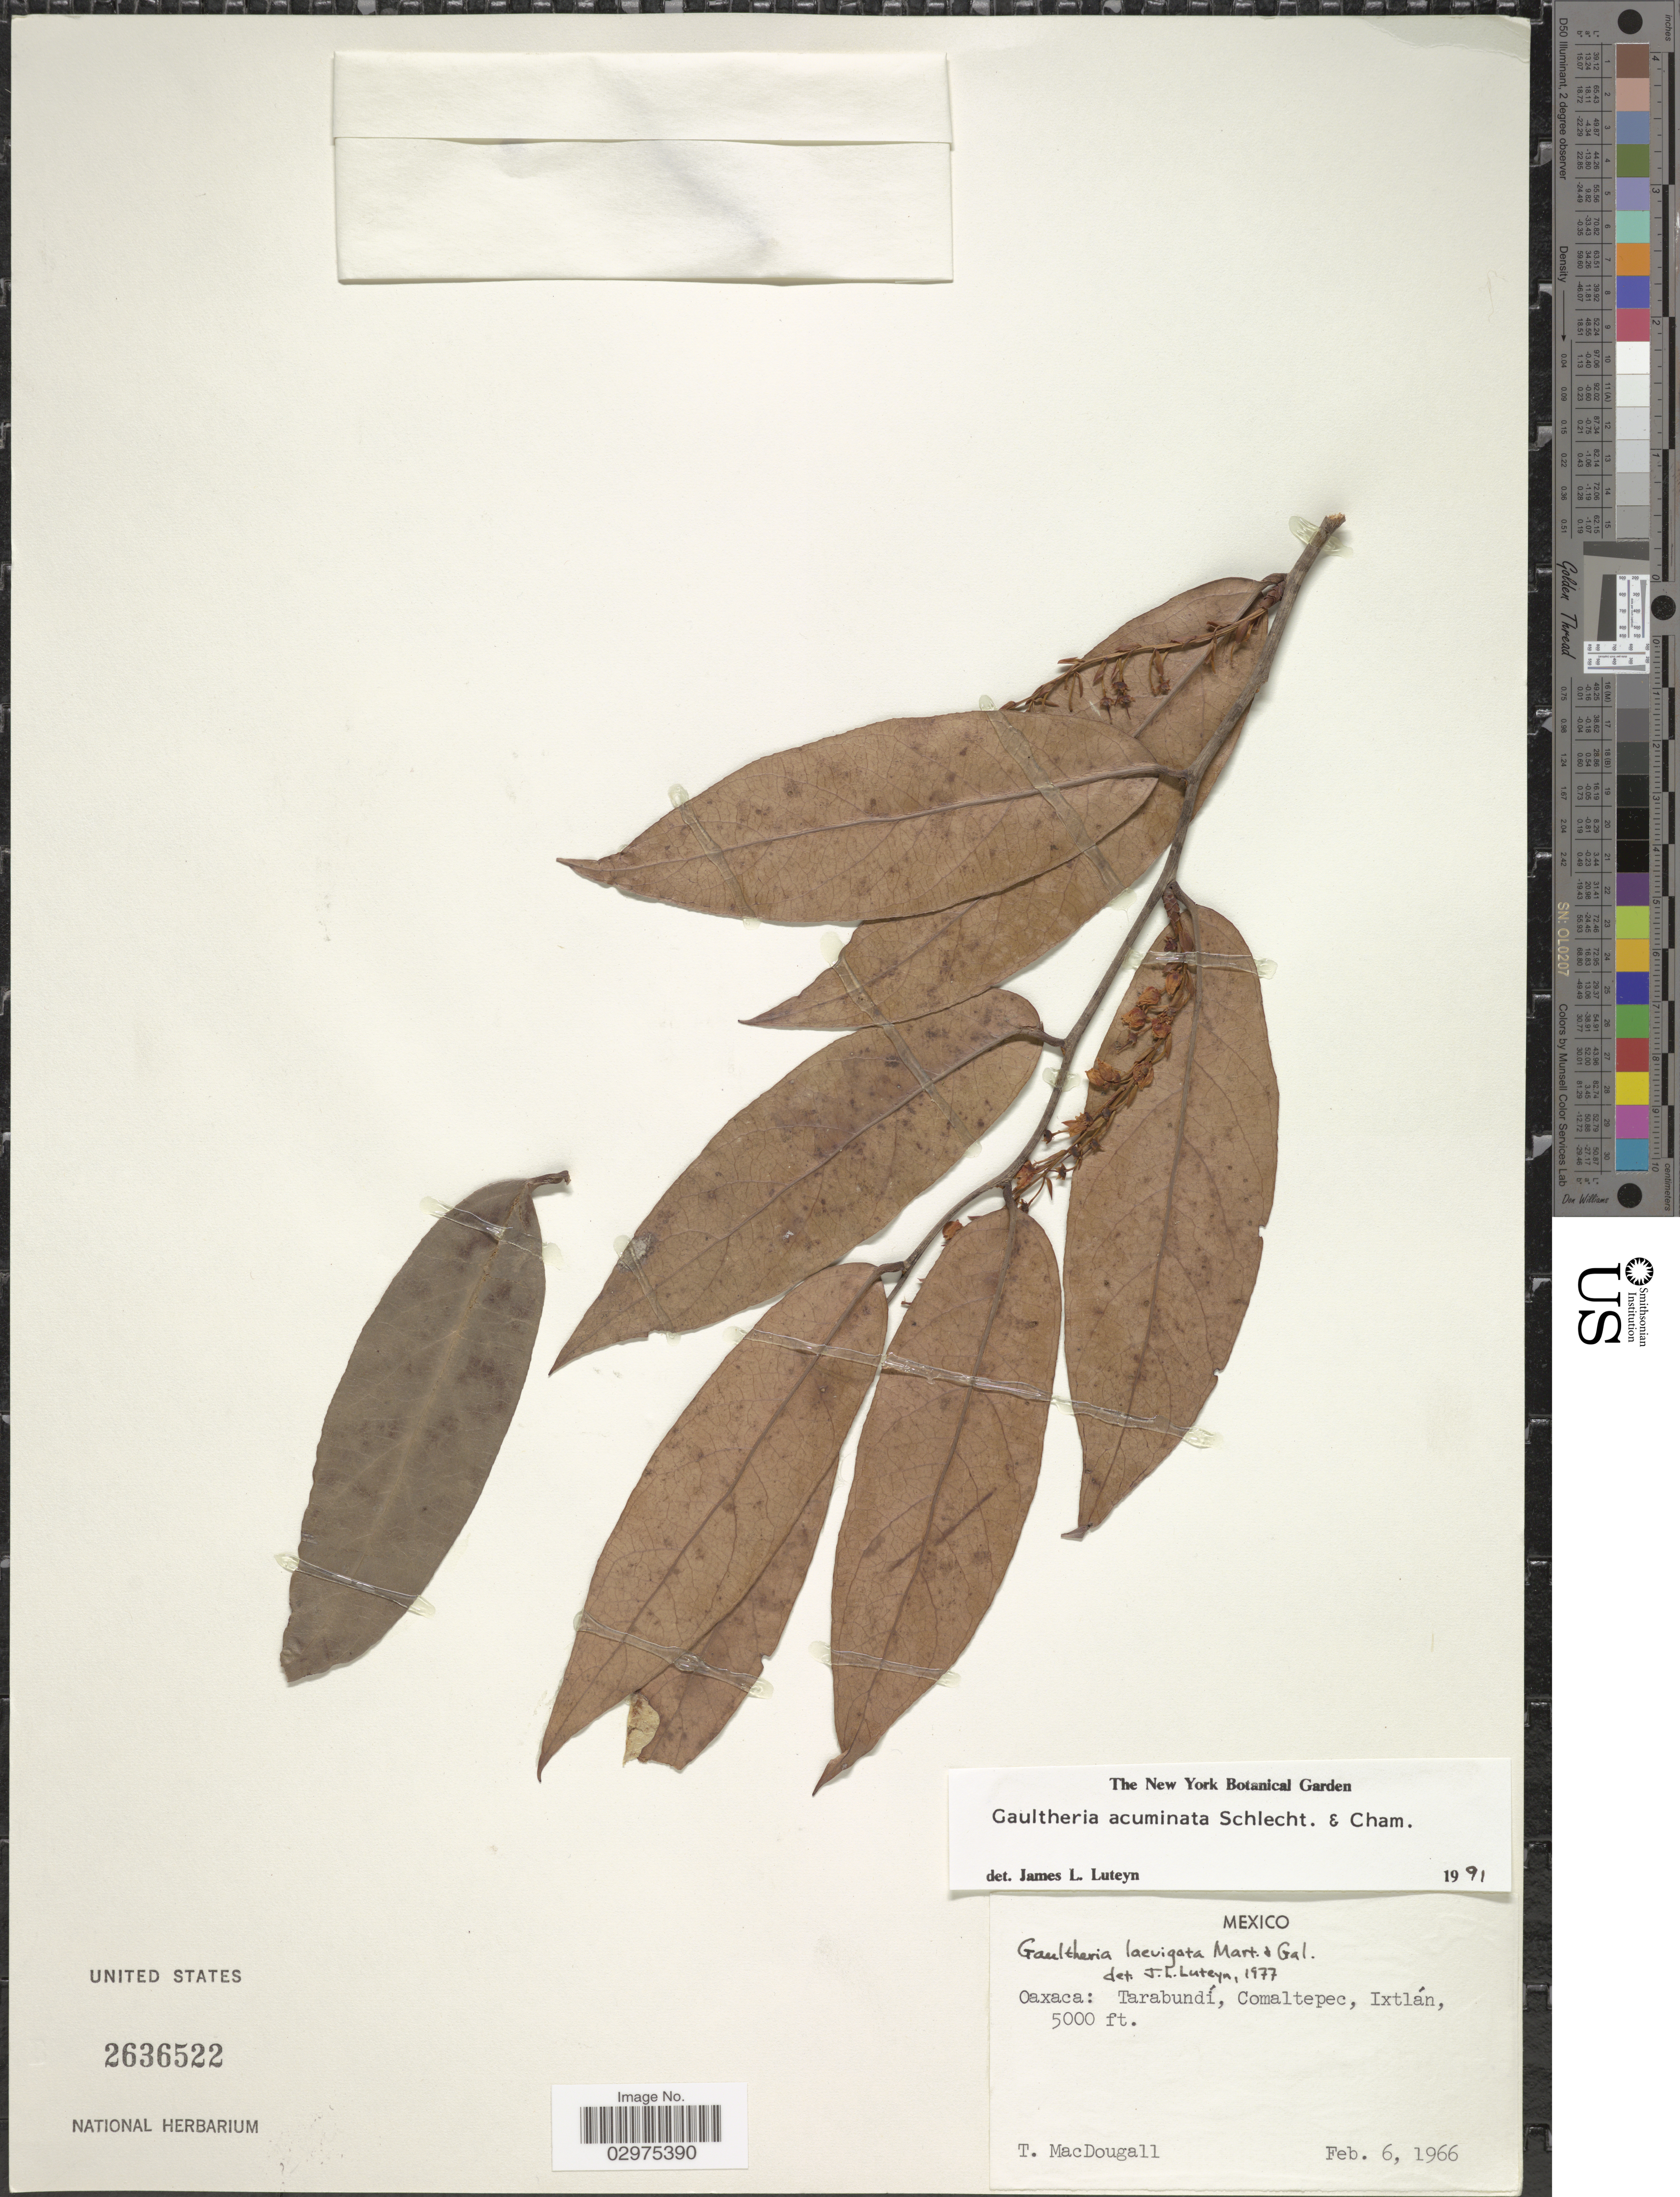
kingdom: Plantae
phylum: Tracheophyta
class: Magnoliopsida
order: Ericales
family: Ericaceae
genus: Gaultheria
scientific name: Gaultheria acuminata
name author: Schltdl. & Cham.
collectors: T. B. MacDougall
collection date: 1966-02-06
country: Mexico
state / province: Oaxaca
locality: Tarabundí, Comaltepec, Ixtlán.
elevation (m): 1524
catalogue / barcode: US 2636522